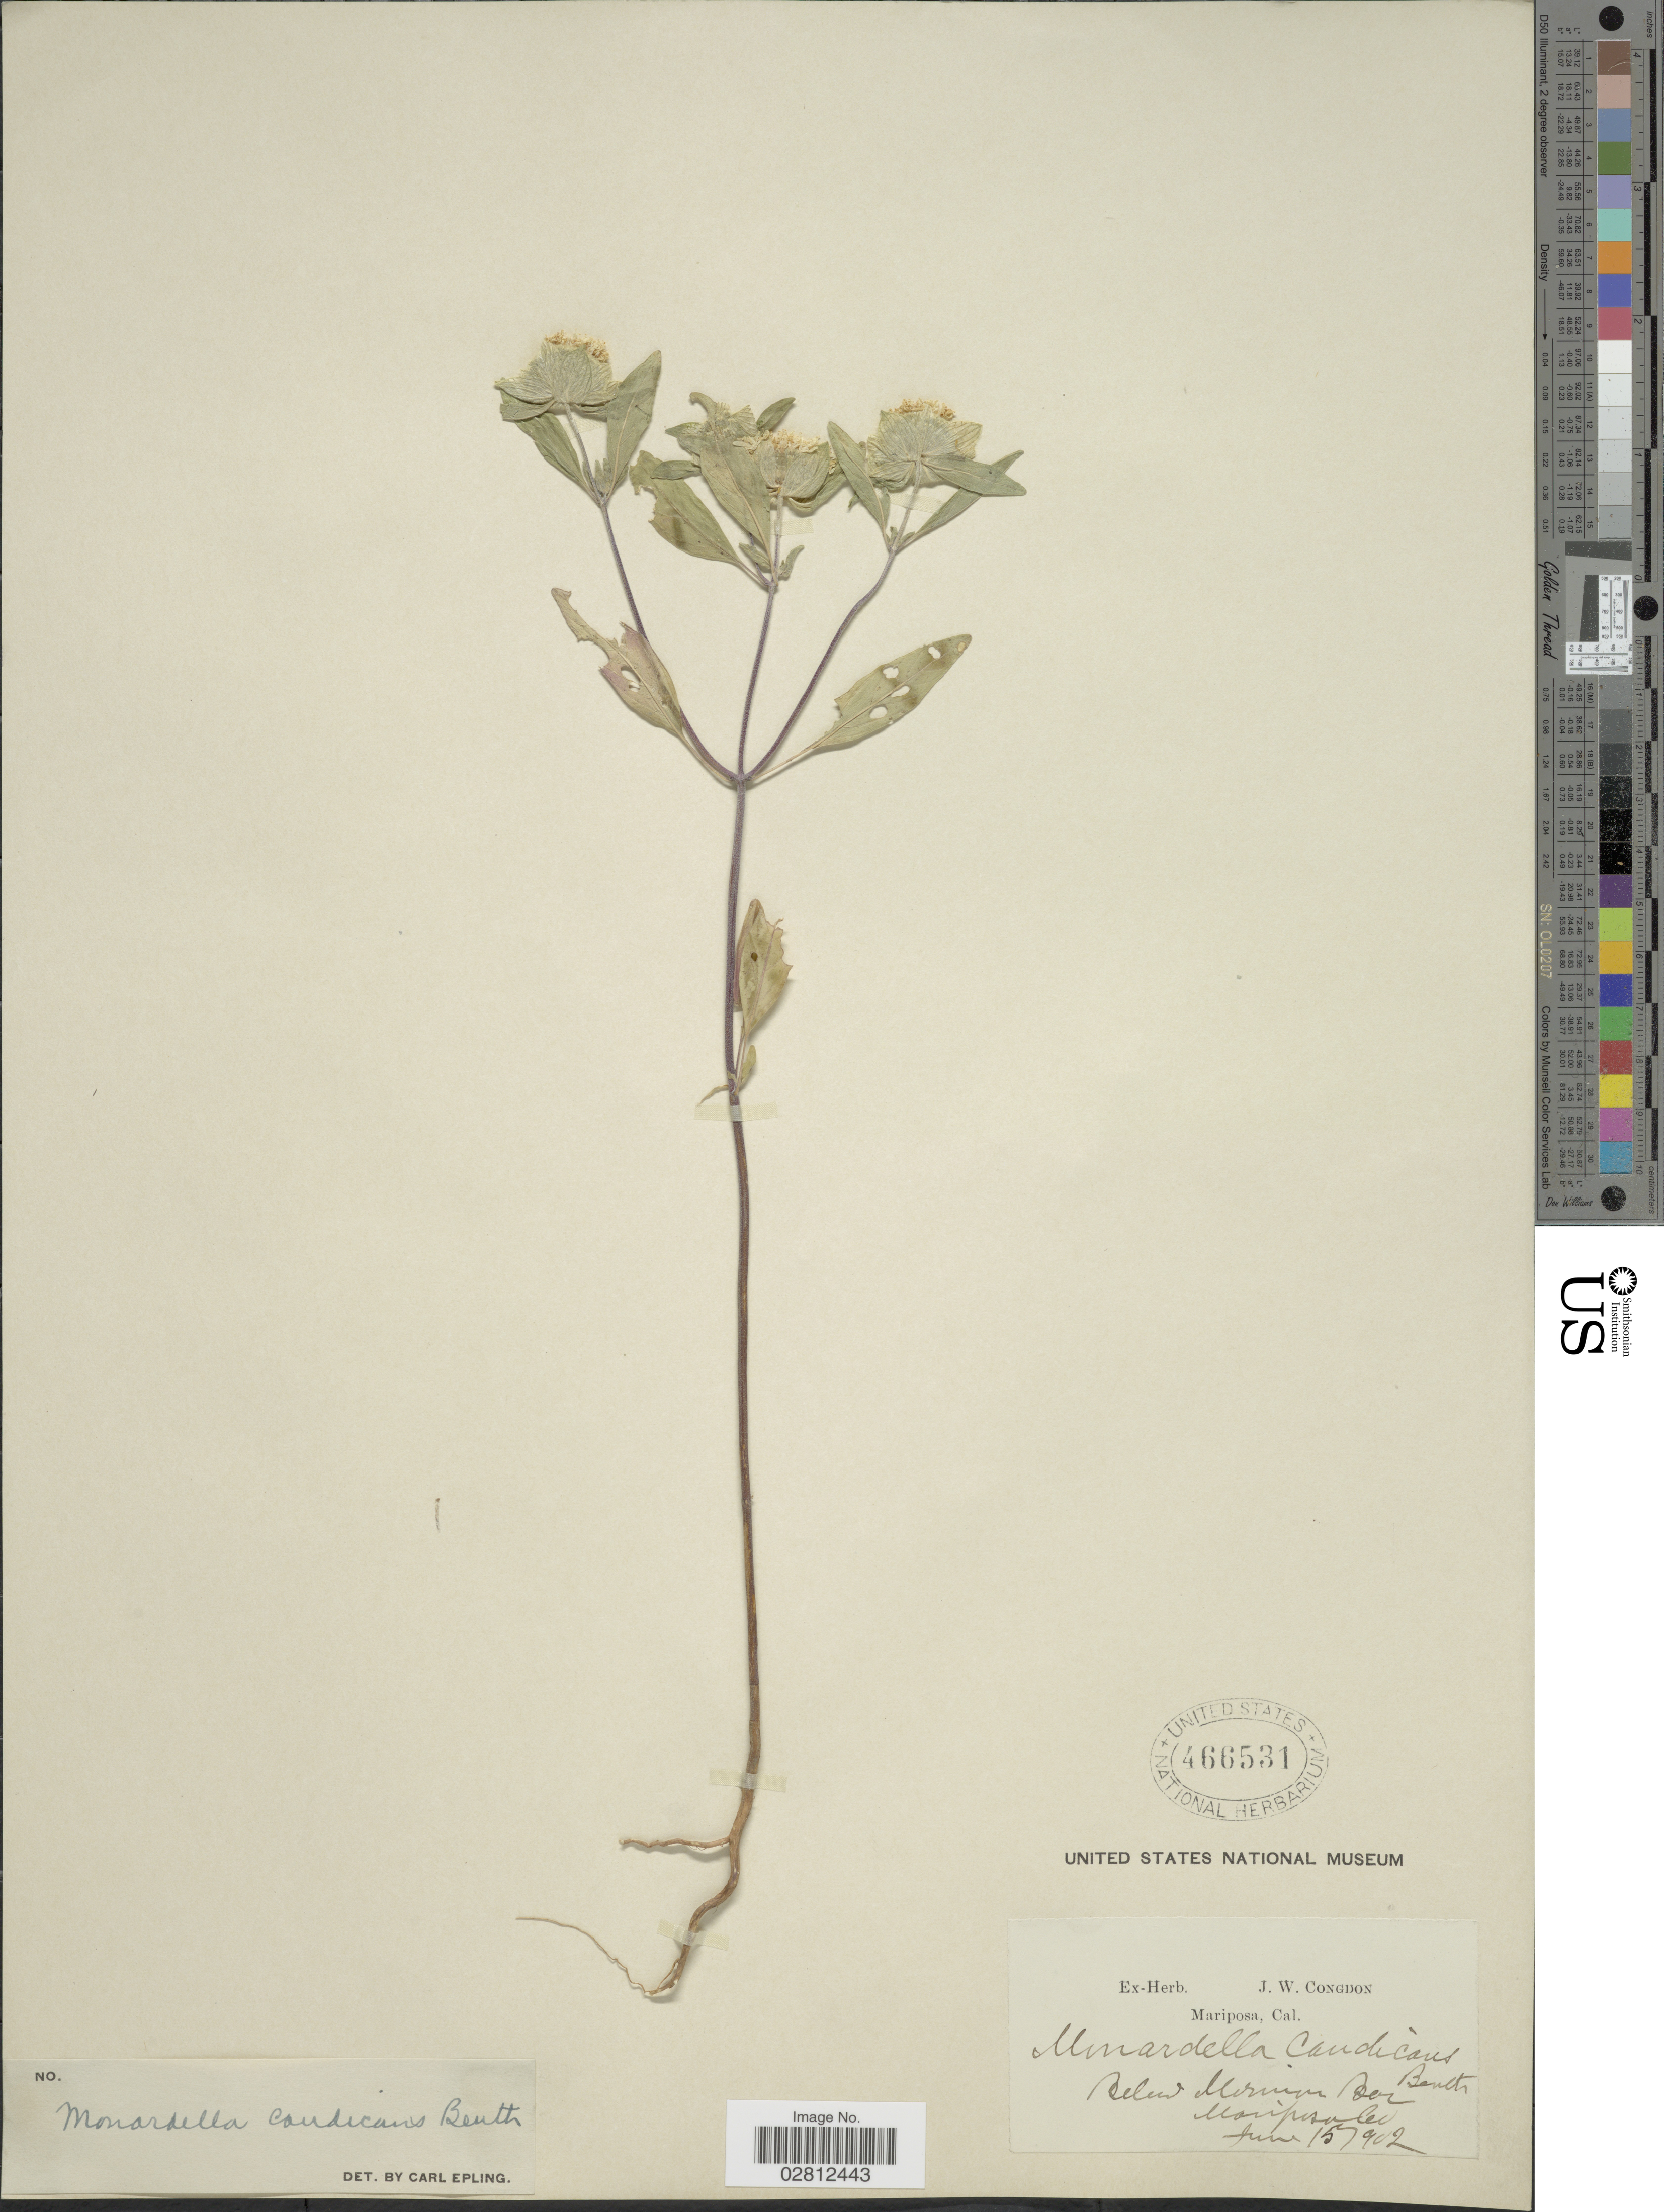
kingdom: Plantae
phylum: Tracheophyta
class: Magnoliopsida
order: Lamiales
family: Lamiaceae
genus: Monardella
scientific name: Monardella candicans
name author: Benth.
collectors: J. W. Congdon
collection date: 1902-06-15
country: United States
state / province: California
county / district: Mariposa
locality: Below Mormon Bar, Mariposa Co.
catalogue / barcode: US 466531